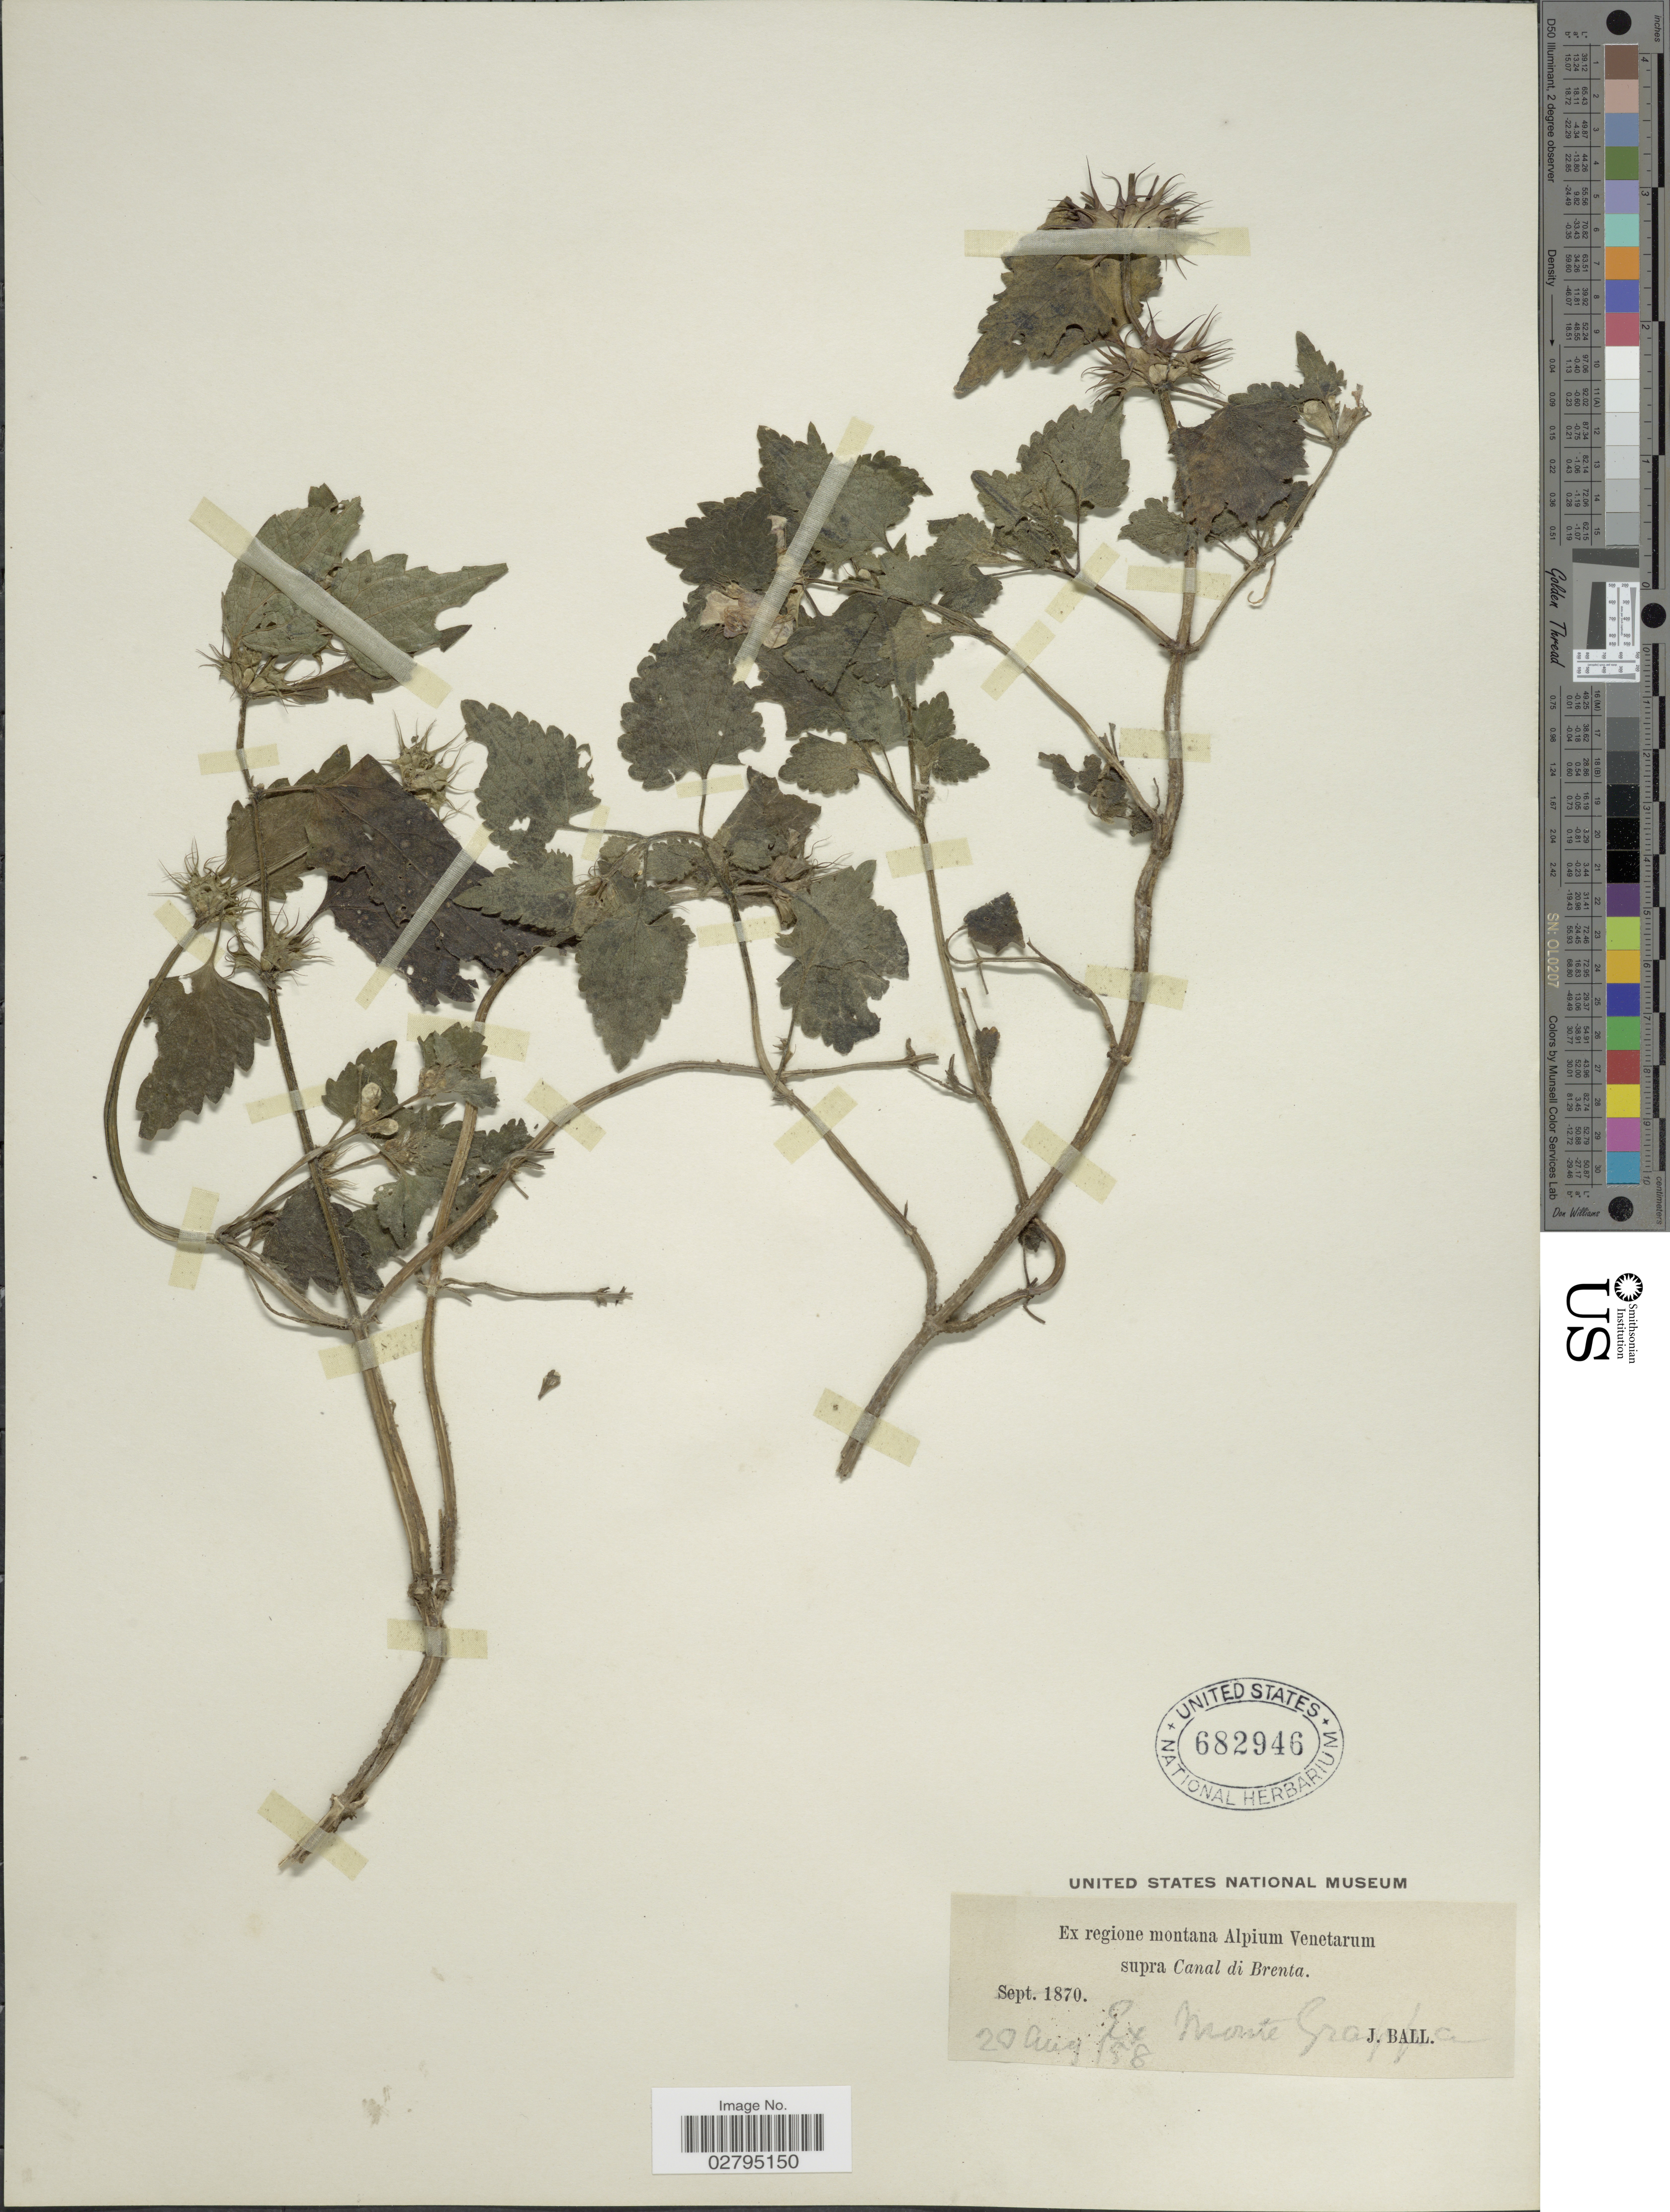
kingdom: Plantae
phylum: Tracheophyta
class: Magnoliopsida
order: Lamiales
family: Lamiaceae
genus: Lamium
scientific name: Lamium sp.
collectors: J. Ball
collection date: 1858-08-20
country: Italy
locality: Regione montana Alpium Venetarum supra Canal di Brenta. Monte Grappa.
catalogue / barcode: US 682946